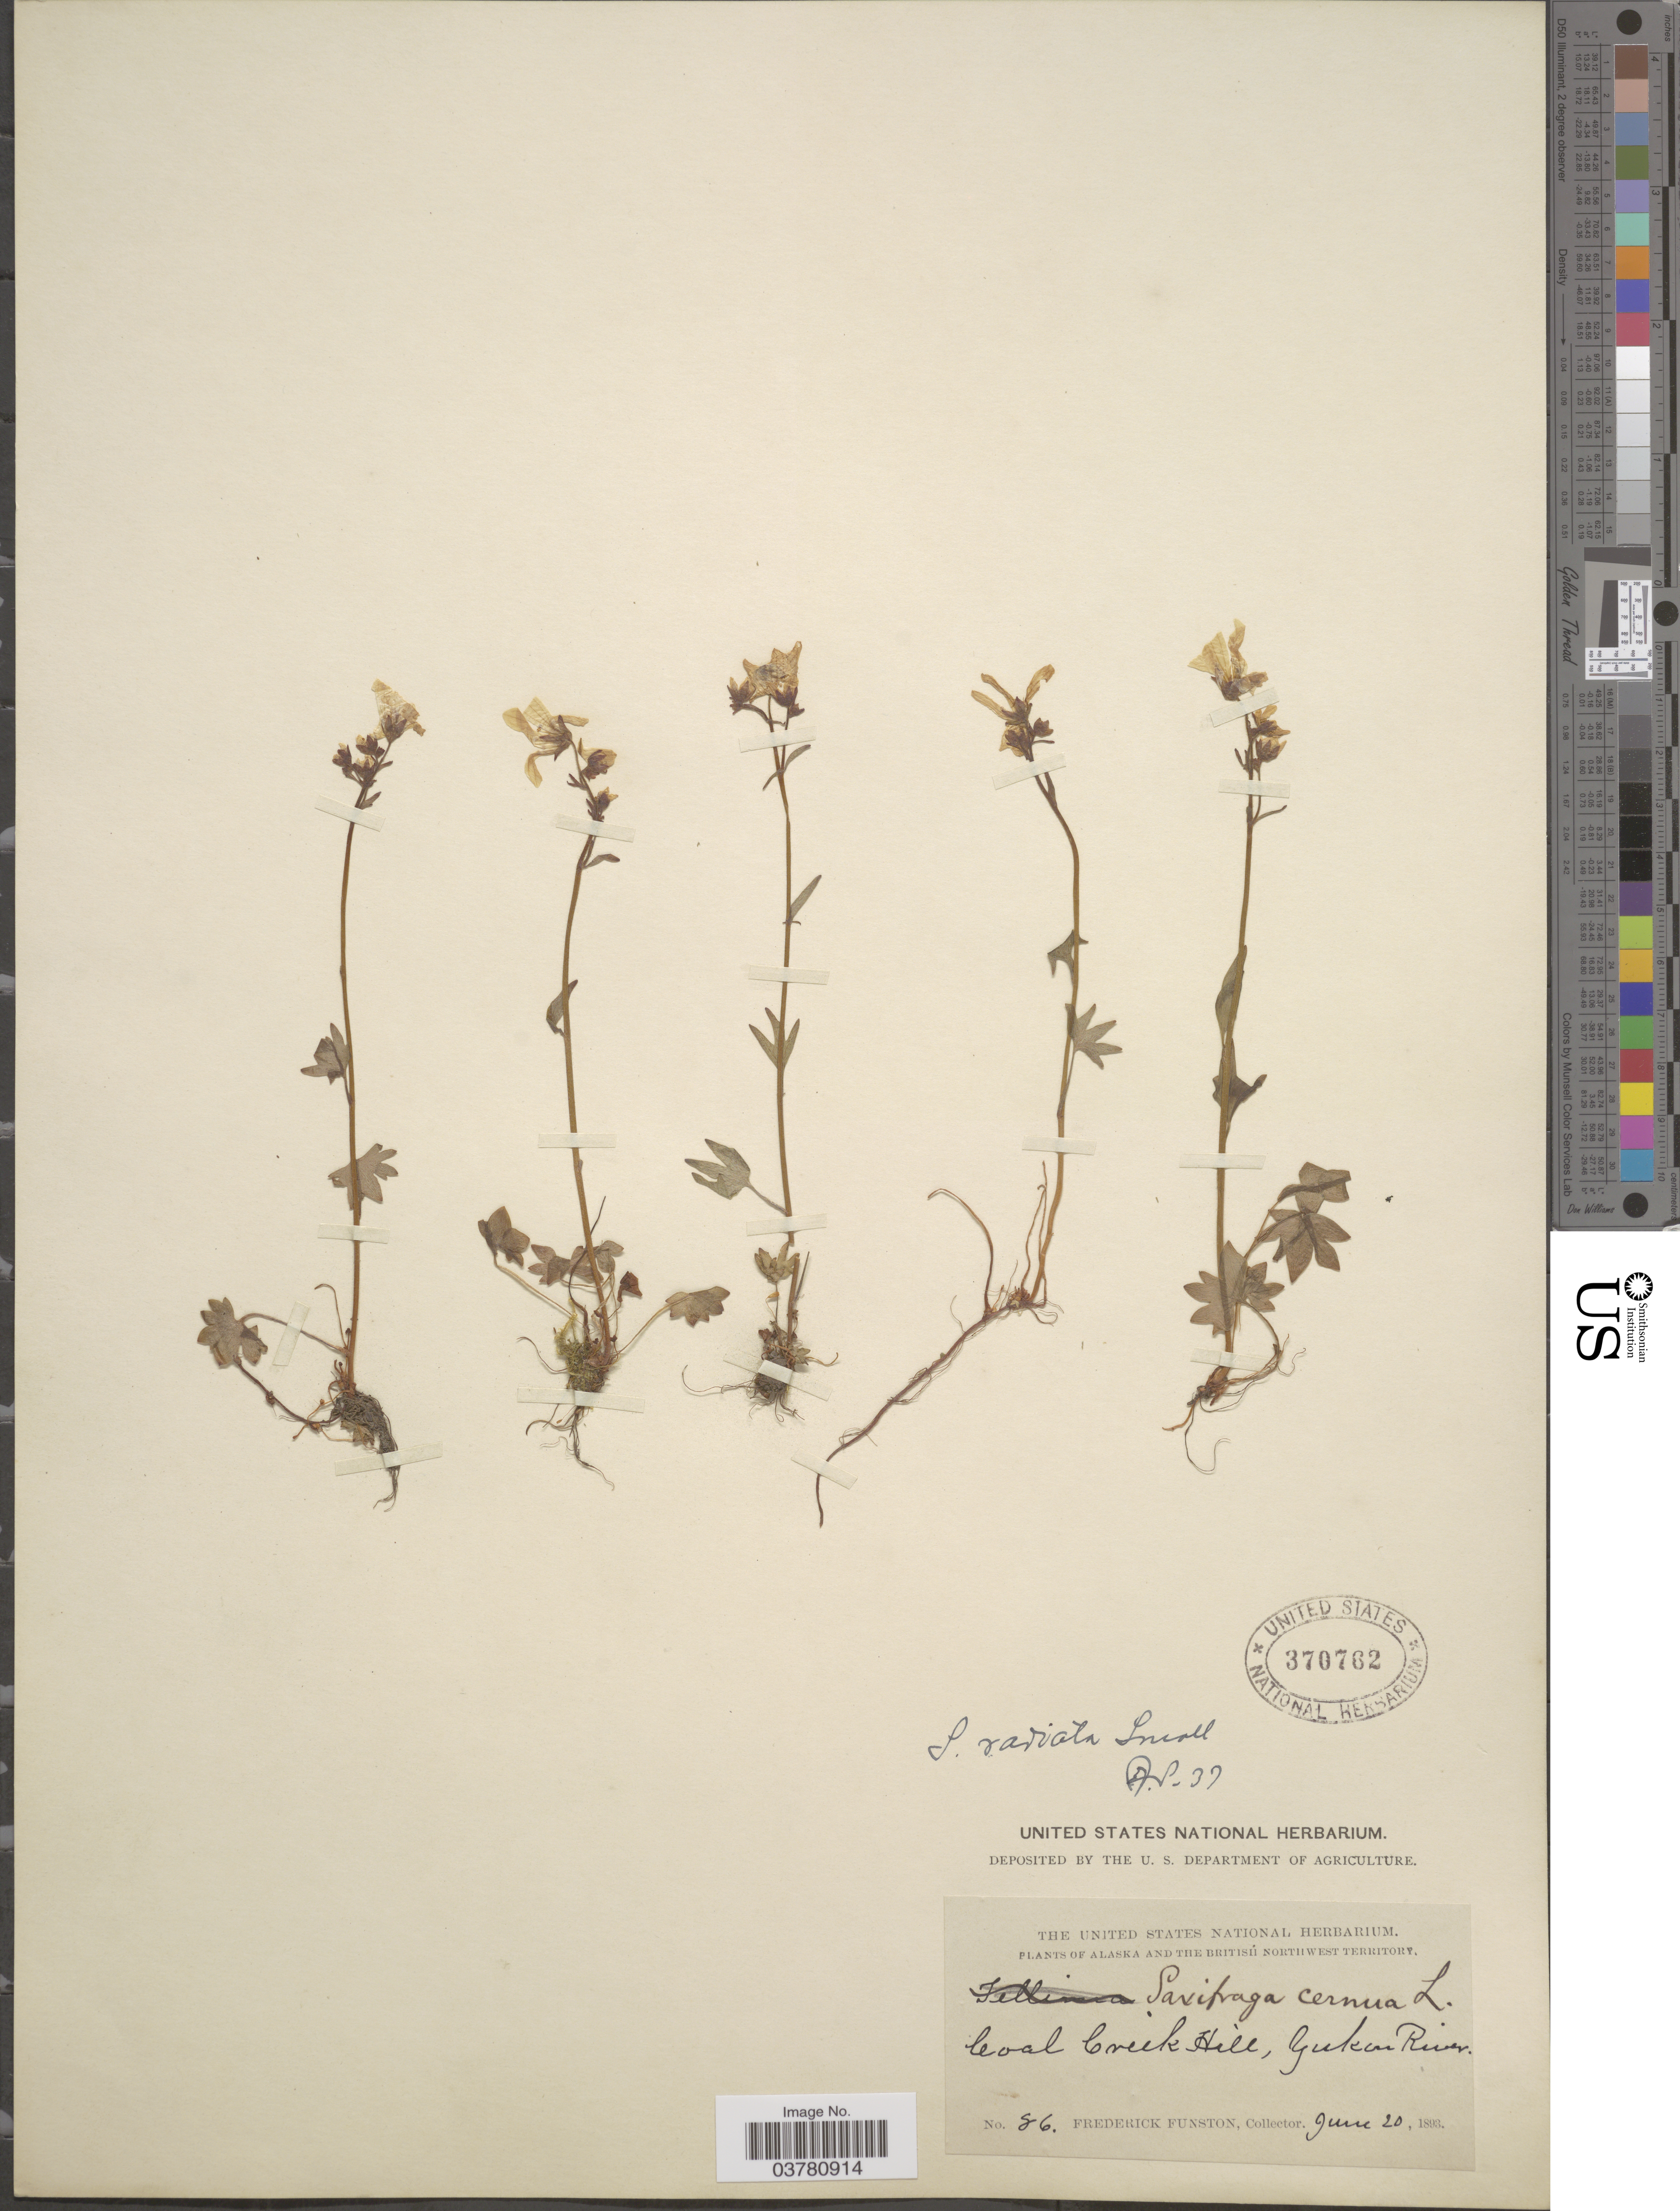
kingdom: Plantae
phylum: Tracheophyta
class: Magnoliopsida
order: Saxifragales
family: Saxifragaceae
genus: Saxifraga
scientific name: Saxifraga sibirica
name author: L.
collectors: F. Funston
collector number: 86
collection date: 1893-06-20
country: Canada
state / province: Yukon Territory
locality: Coal Creek Hill, Yukon River.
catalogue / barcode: US 370762